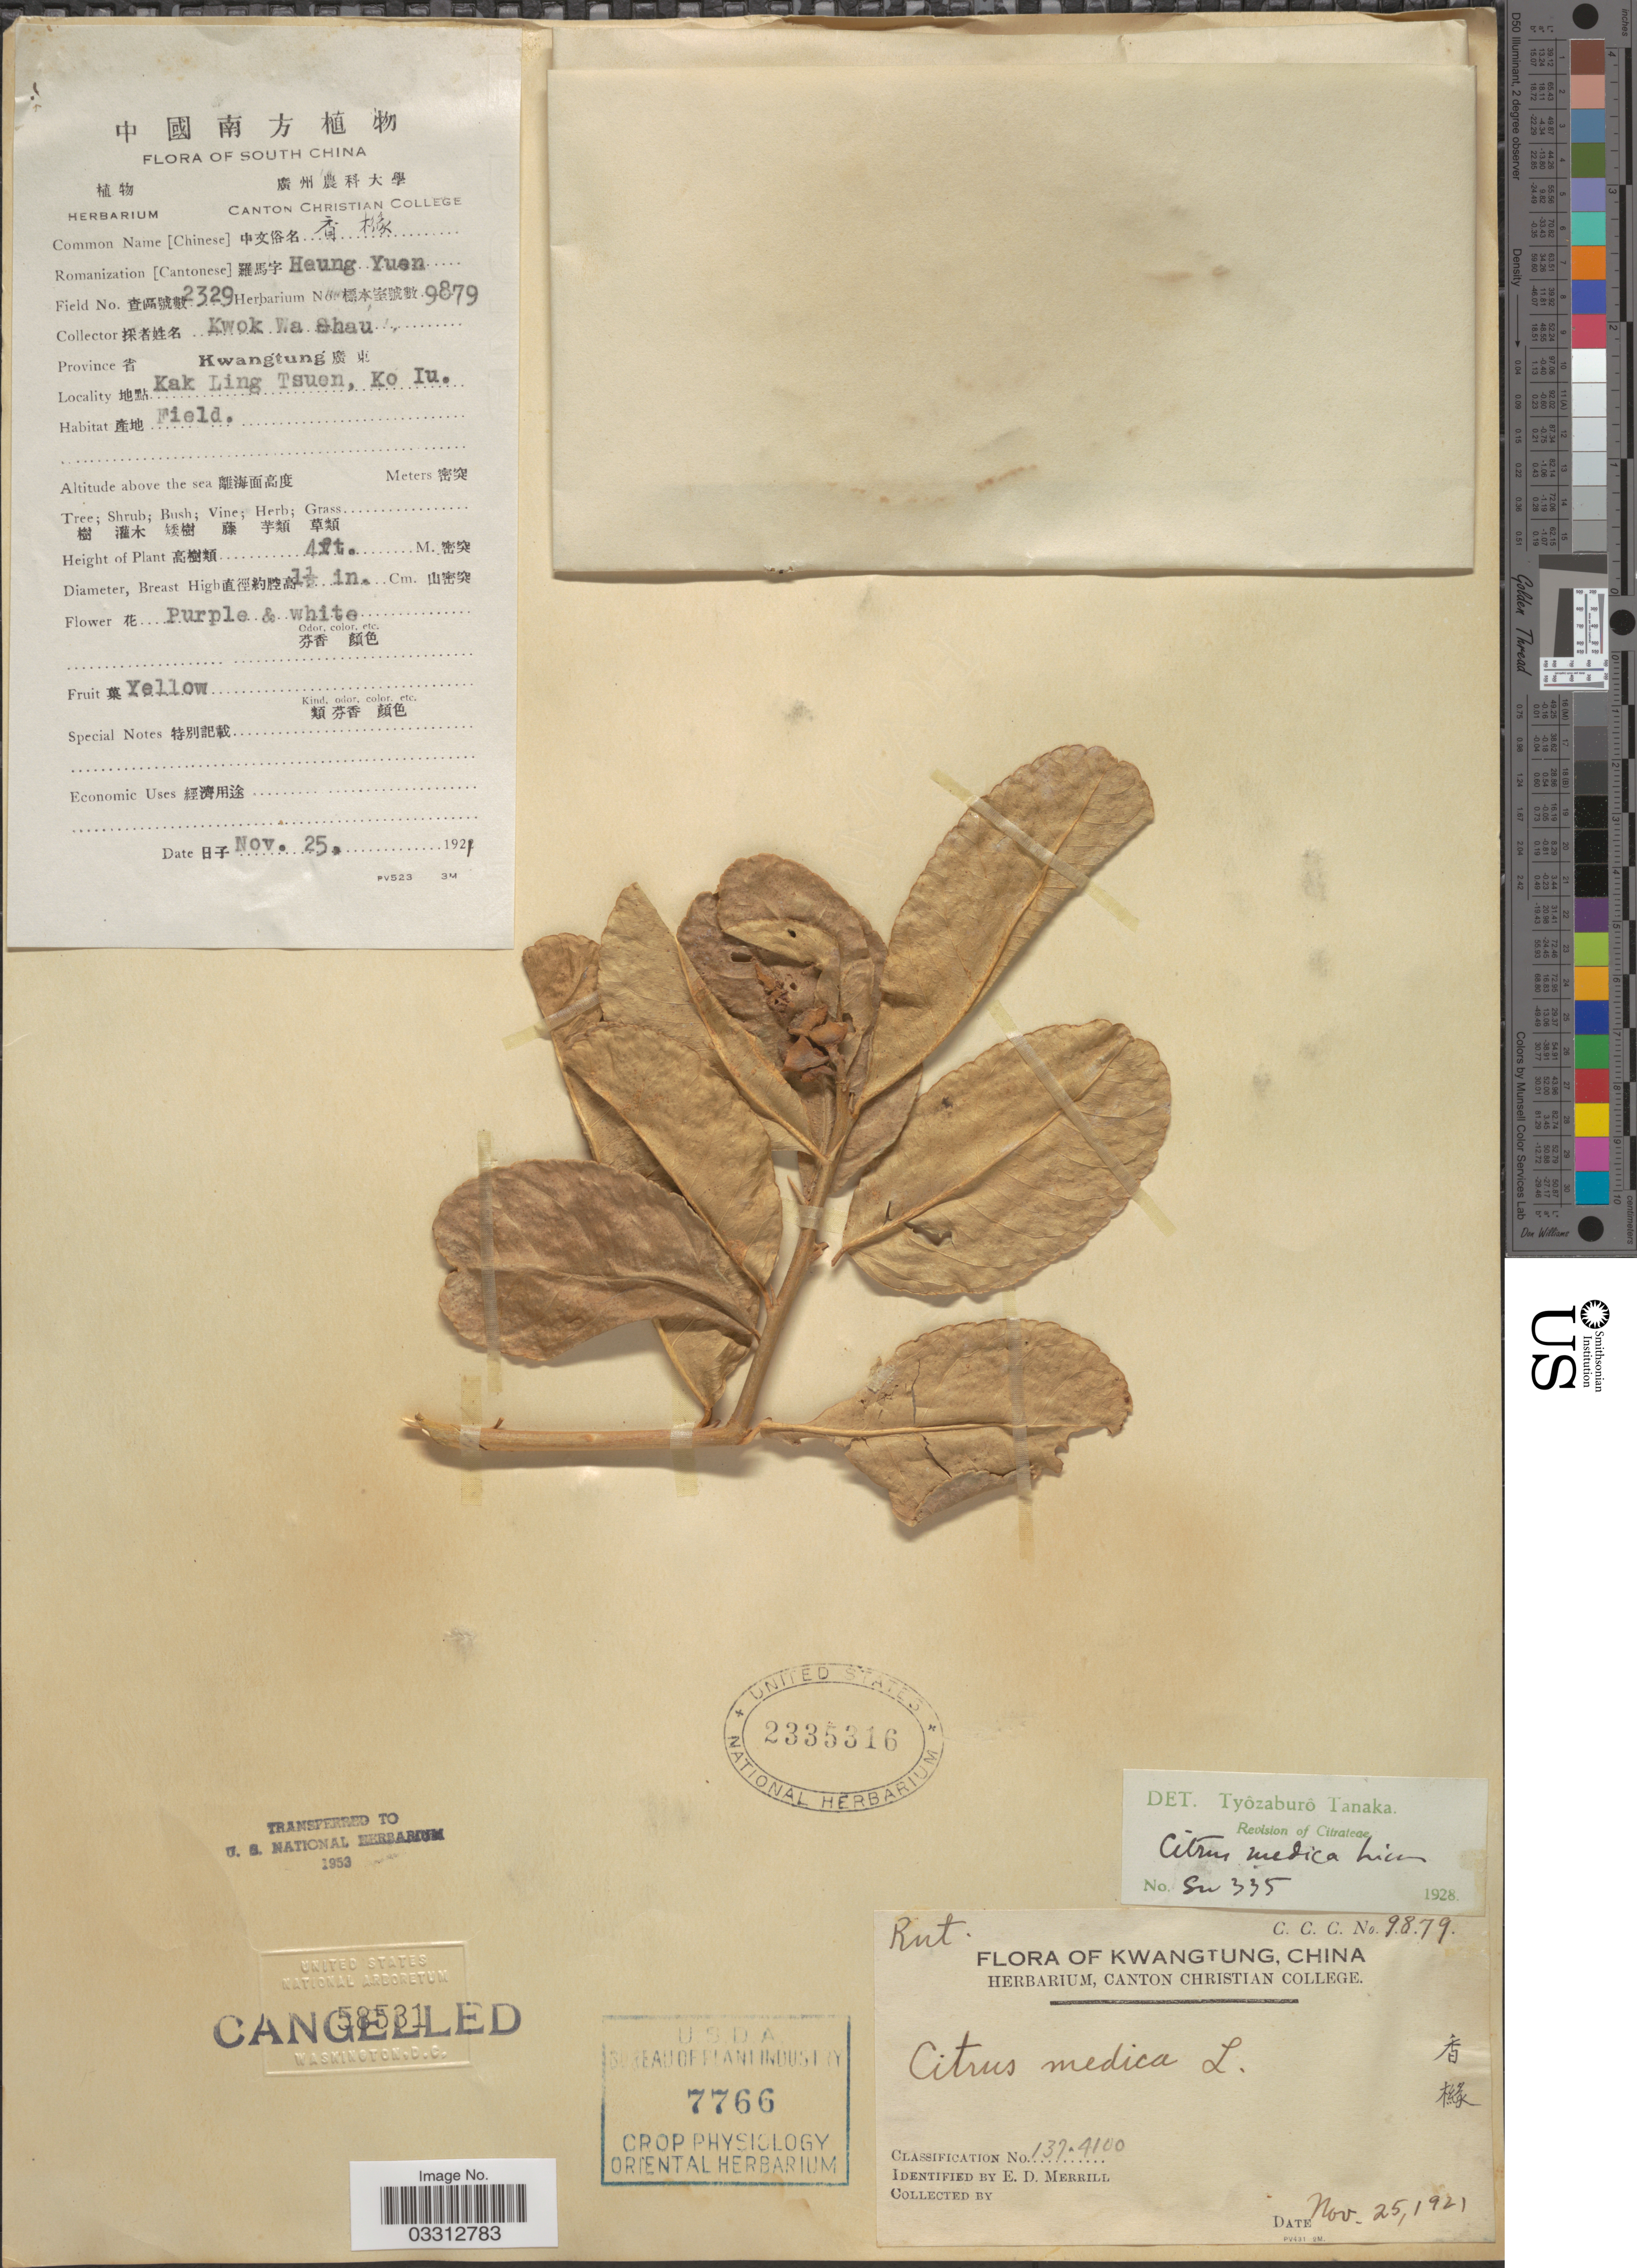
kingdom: Plantae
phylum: Tracheophyta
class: Magnoliopsida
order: Sapindales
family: Rutaceae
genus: Citrus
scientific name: Citrus medica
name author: L.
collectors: K. Shau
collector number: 2329/9879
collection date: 1921-11-25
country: China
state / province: Guangdong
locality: South China, Province Kwangtung X, Kak Ling Tsuen, Ko Iu.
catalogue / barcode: US 2335316